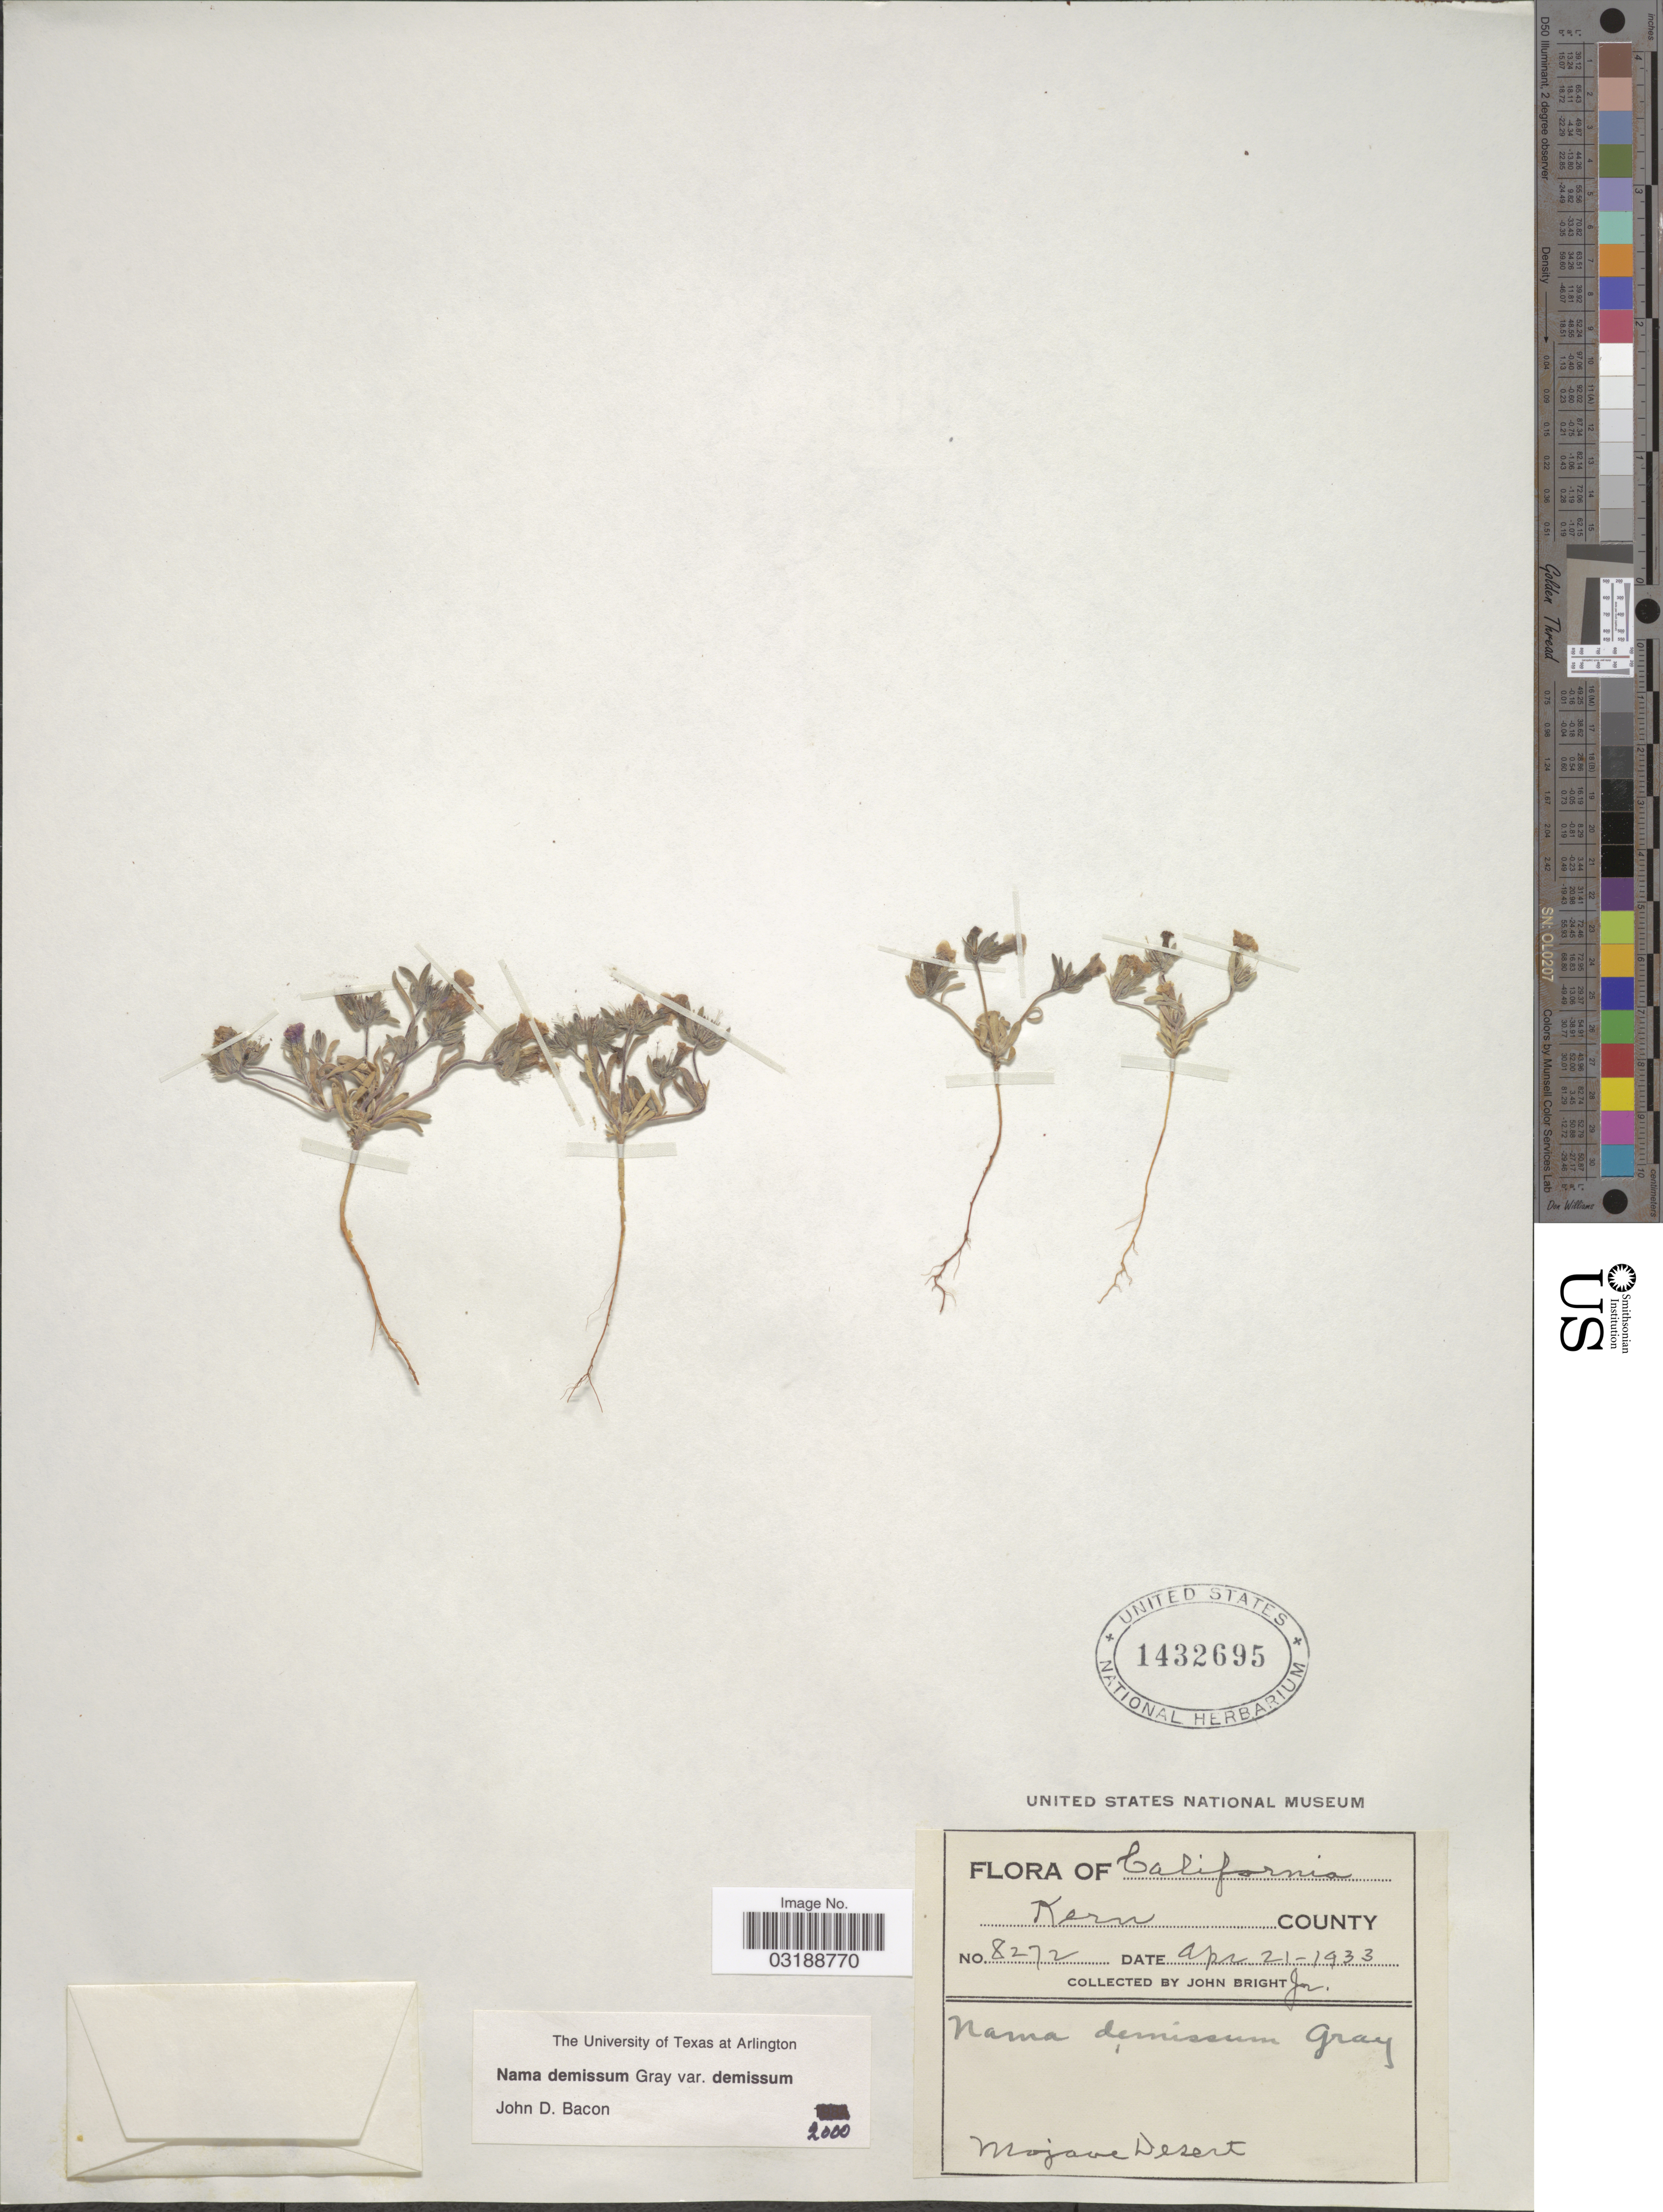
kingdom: Plantae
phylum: Tracheophyta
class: Magnoliopsida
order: Boraginales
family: Namaceae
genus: Nama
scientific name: Nama demissa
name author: A. Gray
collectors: J. Bright Jr.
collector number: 8272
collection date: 1933-04-21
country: United States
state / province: California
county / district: Kern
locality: Kern County. Mojave Desert.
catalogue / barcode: US 1432695